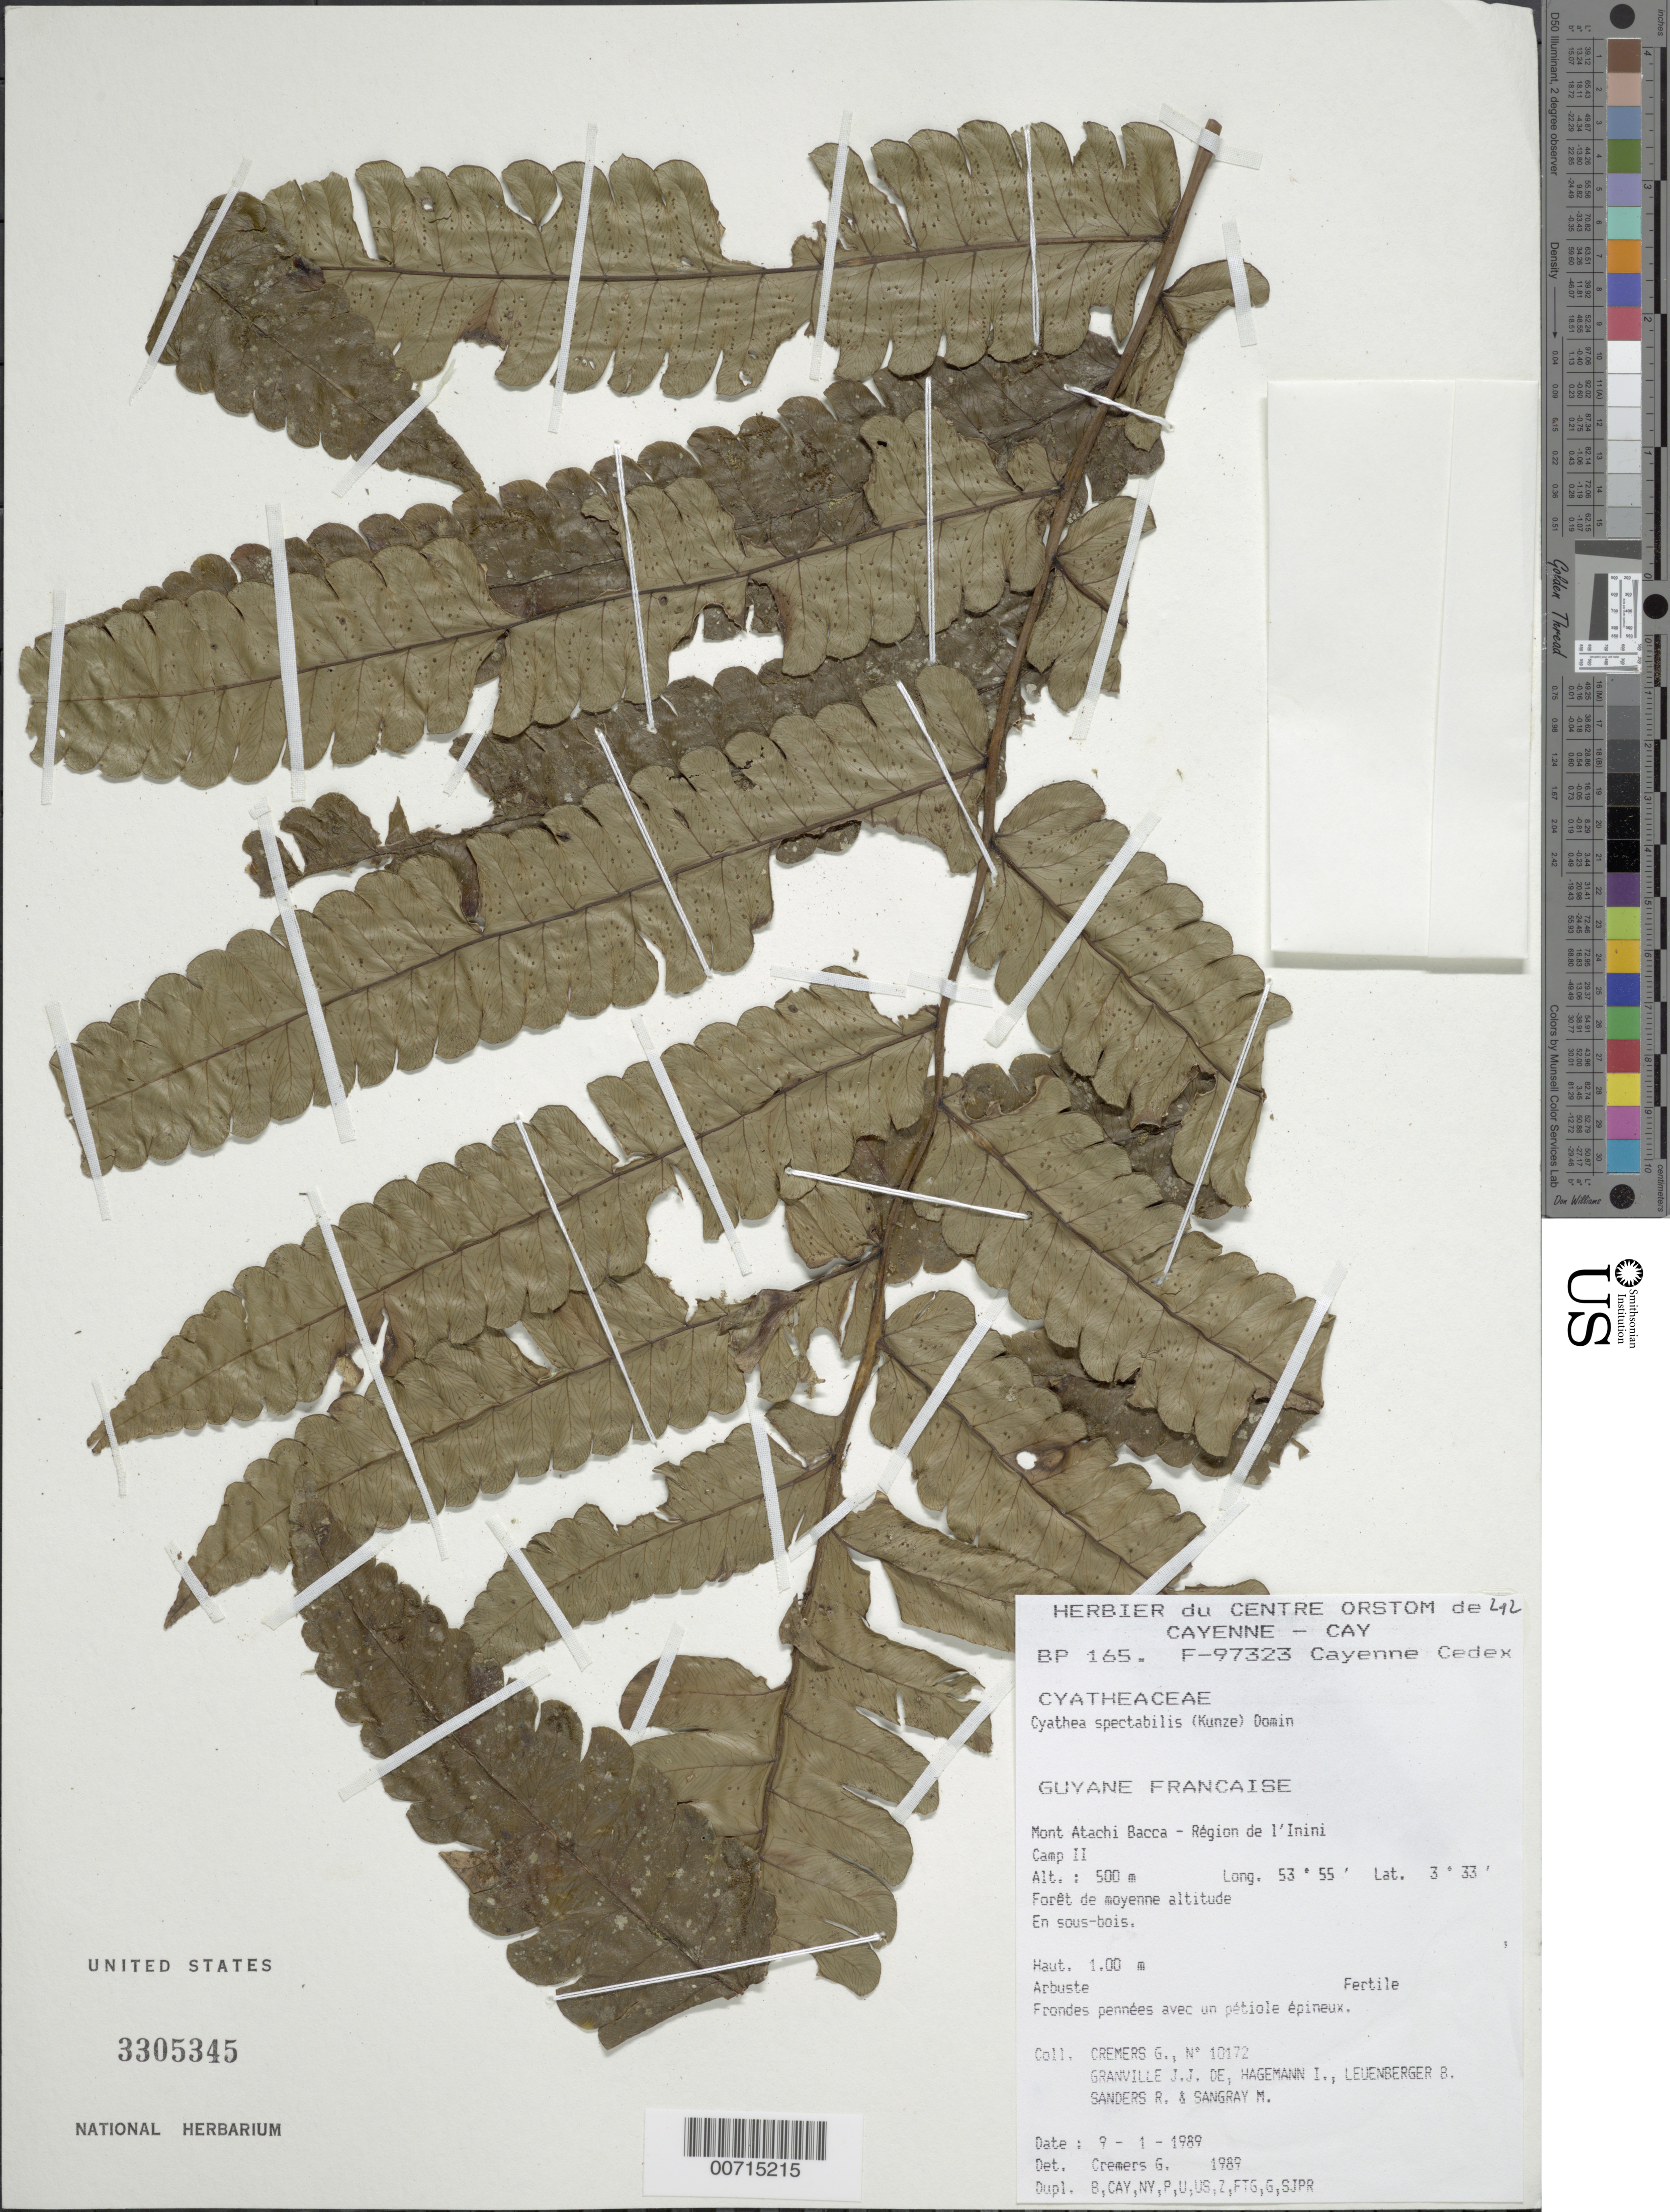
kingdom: Plantae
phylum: Tracheophyta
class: Polypodiopsida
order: Cyatheales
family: Cyatheaceae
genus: Cyathea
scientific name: Cyathea spectabilis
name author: (Kunze) Domin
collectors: G. Cremers, J.-J. de Granville, I. Hagemann, B. Leuenberger & et al.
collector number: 10172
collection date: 1989-01-09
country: French Guiana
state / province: Inini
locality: Guyane Francaise, Mont Atachi Bacca- Region de I'Inini Camp II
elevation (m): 500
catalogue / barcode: US 3305345